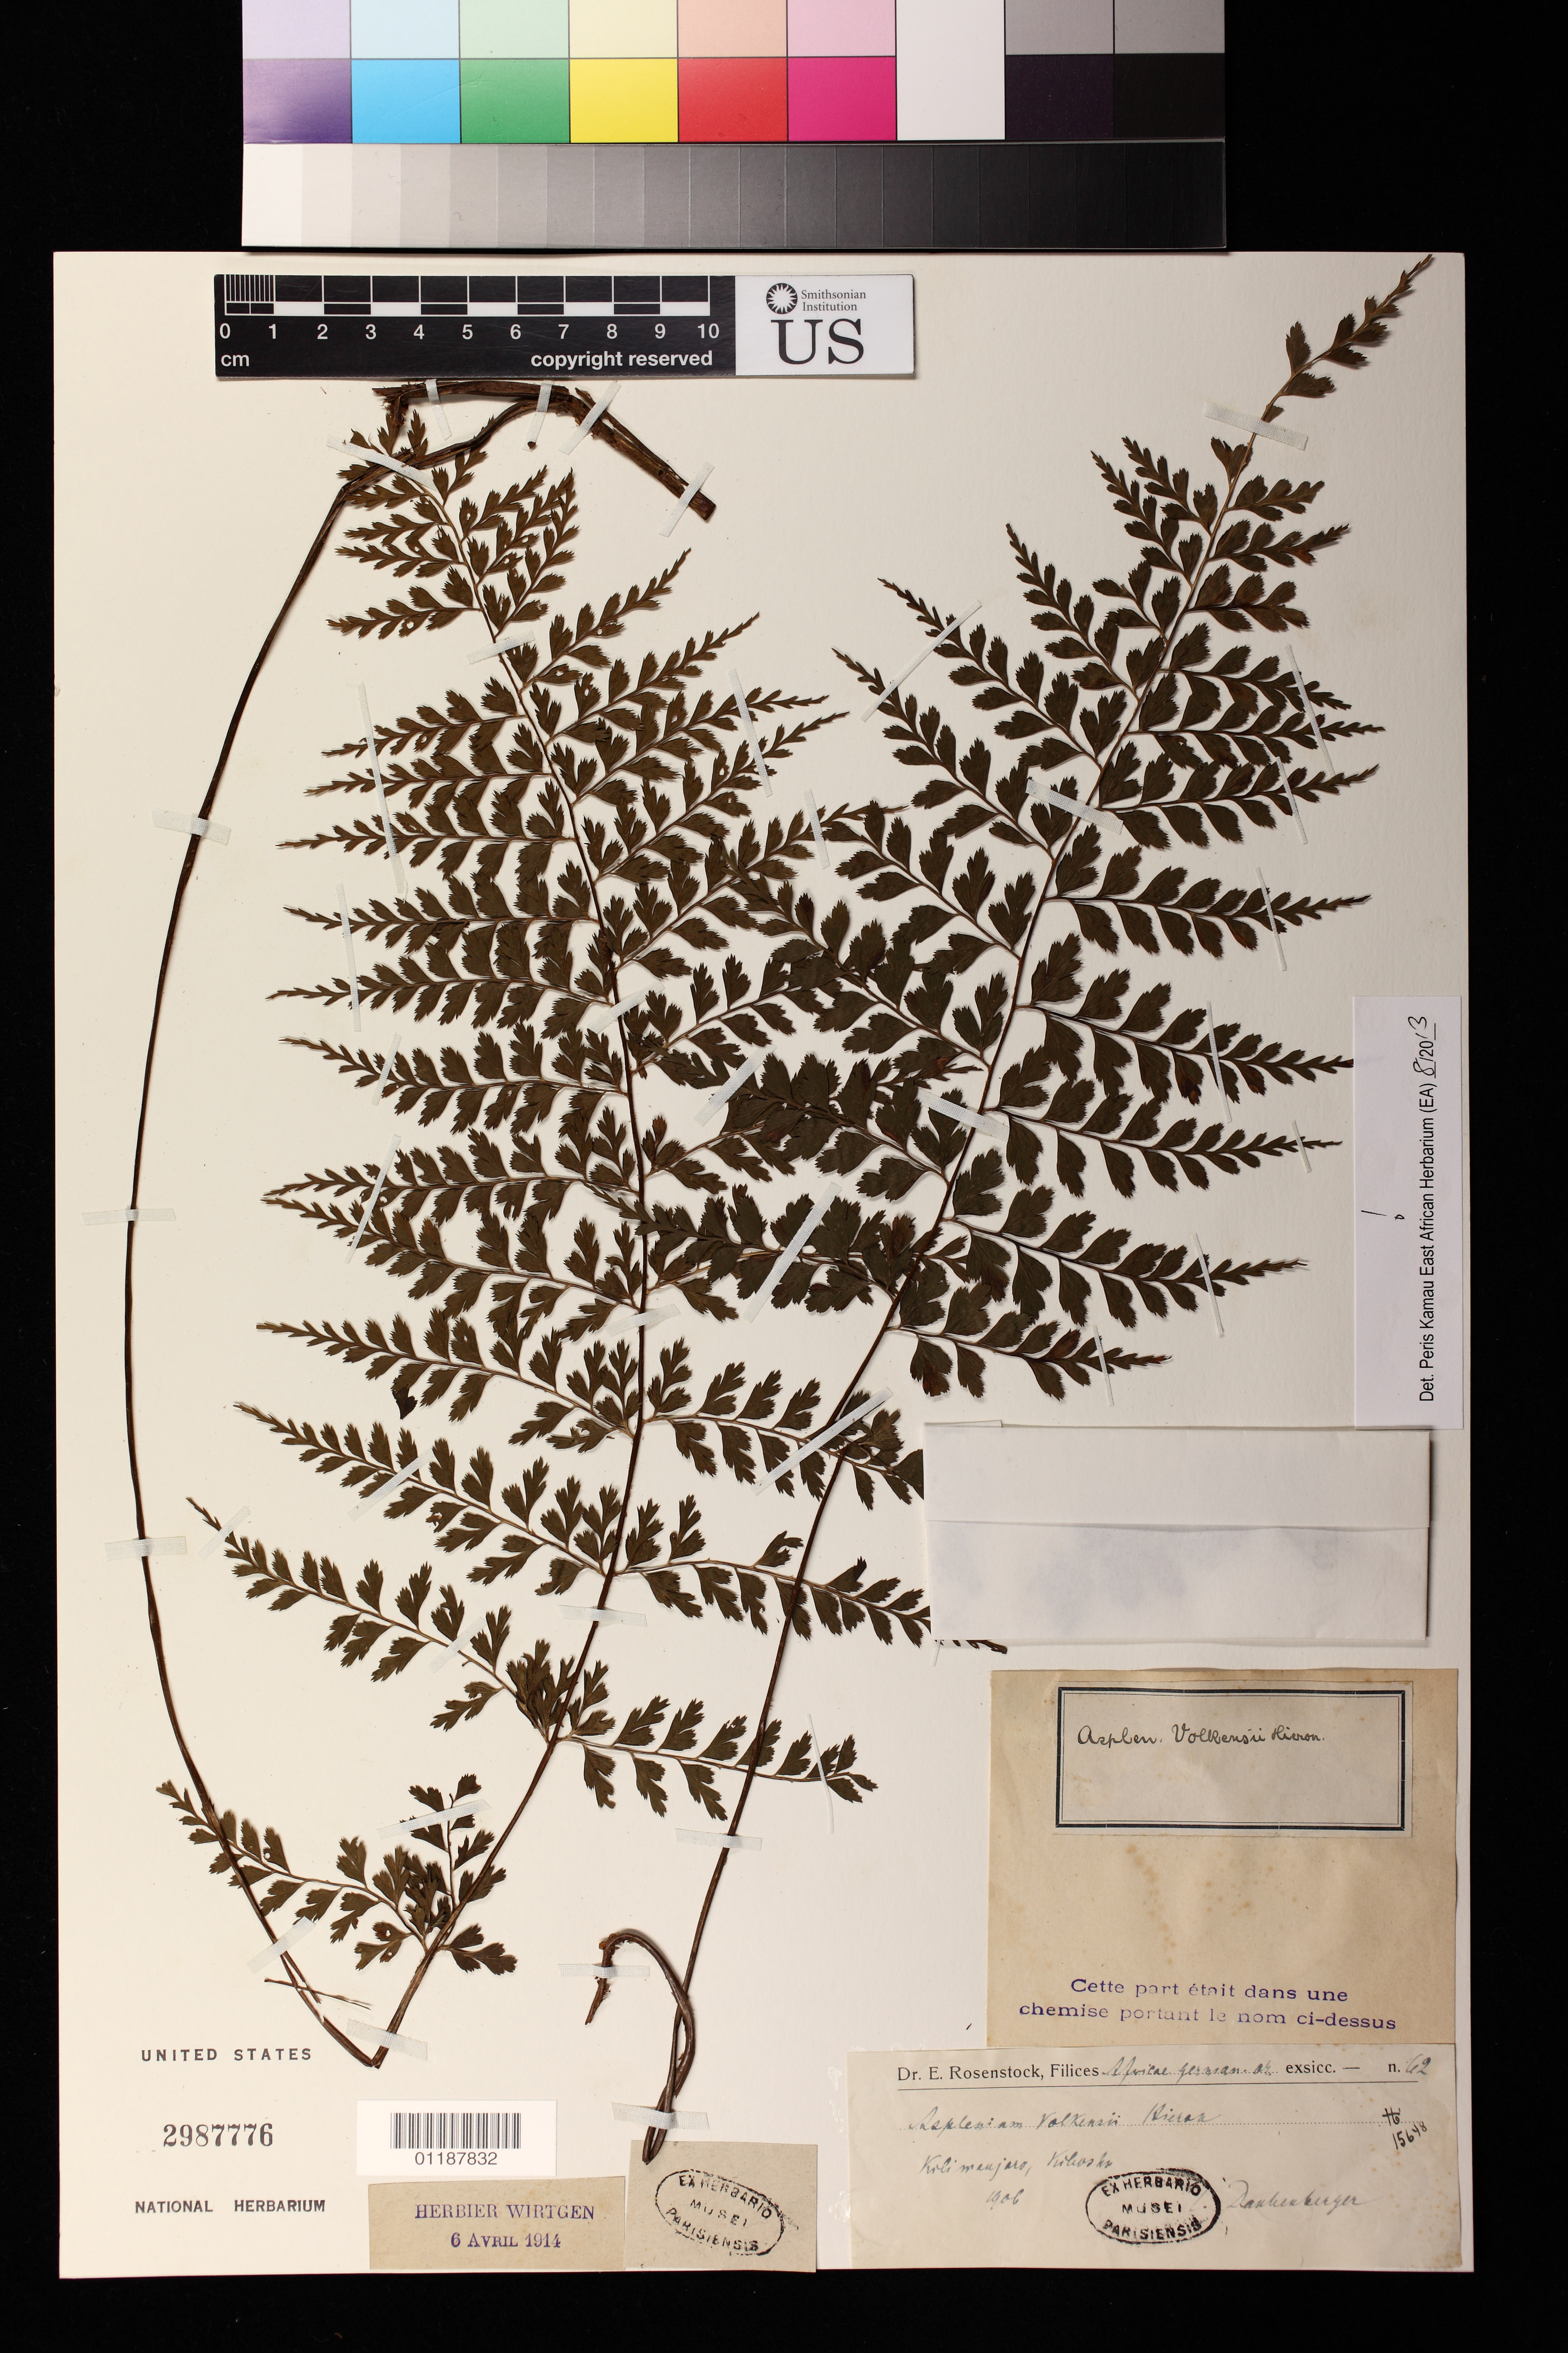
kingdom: Plantae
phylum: Tracheophyta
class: Polypodiopsida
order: Polypodiales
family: Aspleniaceae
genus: Asplenium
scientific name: Asplenium volkensii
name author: Hieron.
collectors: P. Daubenberger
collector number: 62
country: Tanzania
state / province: Kilimanjaro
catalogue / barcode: US 2987776